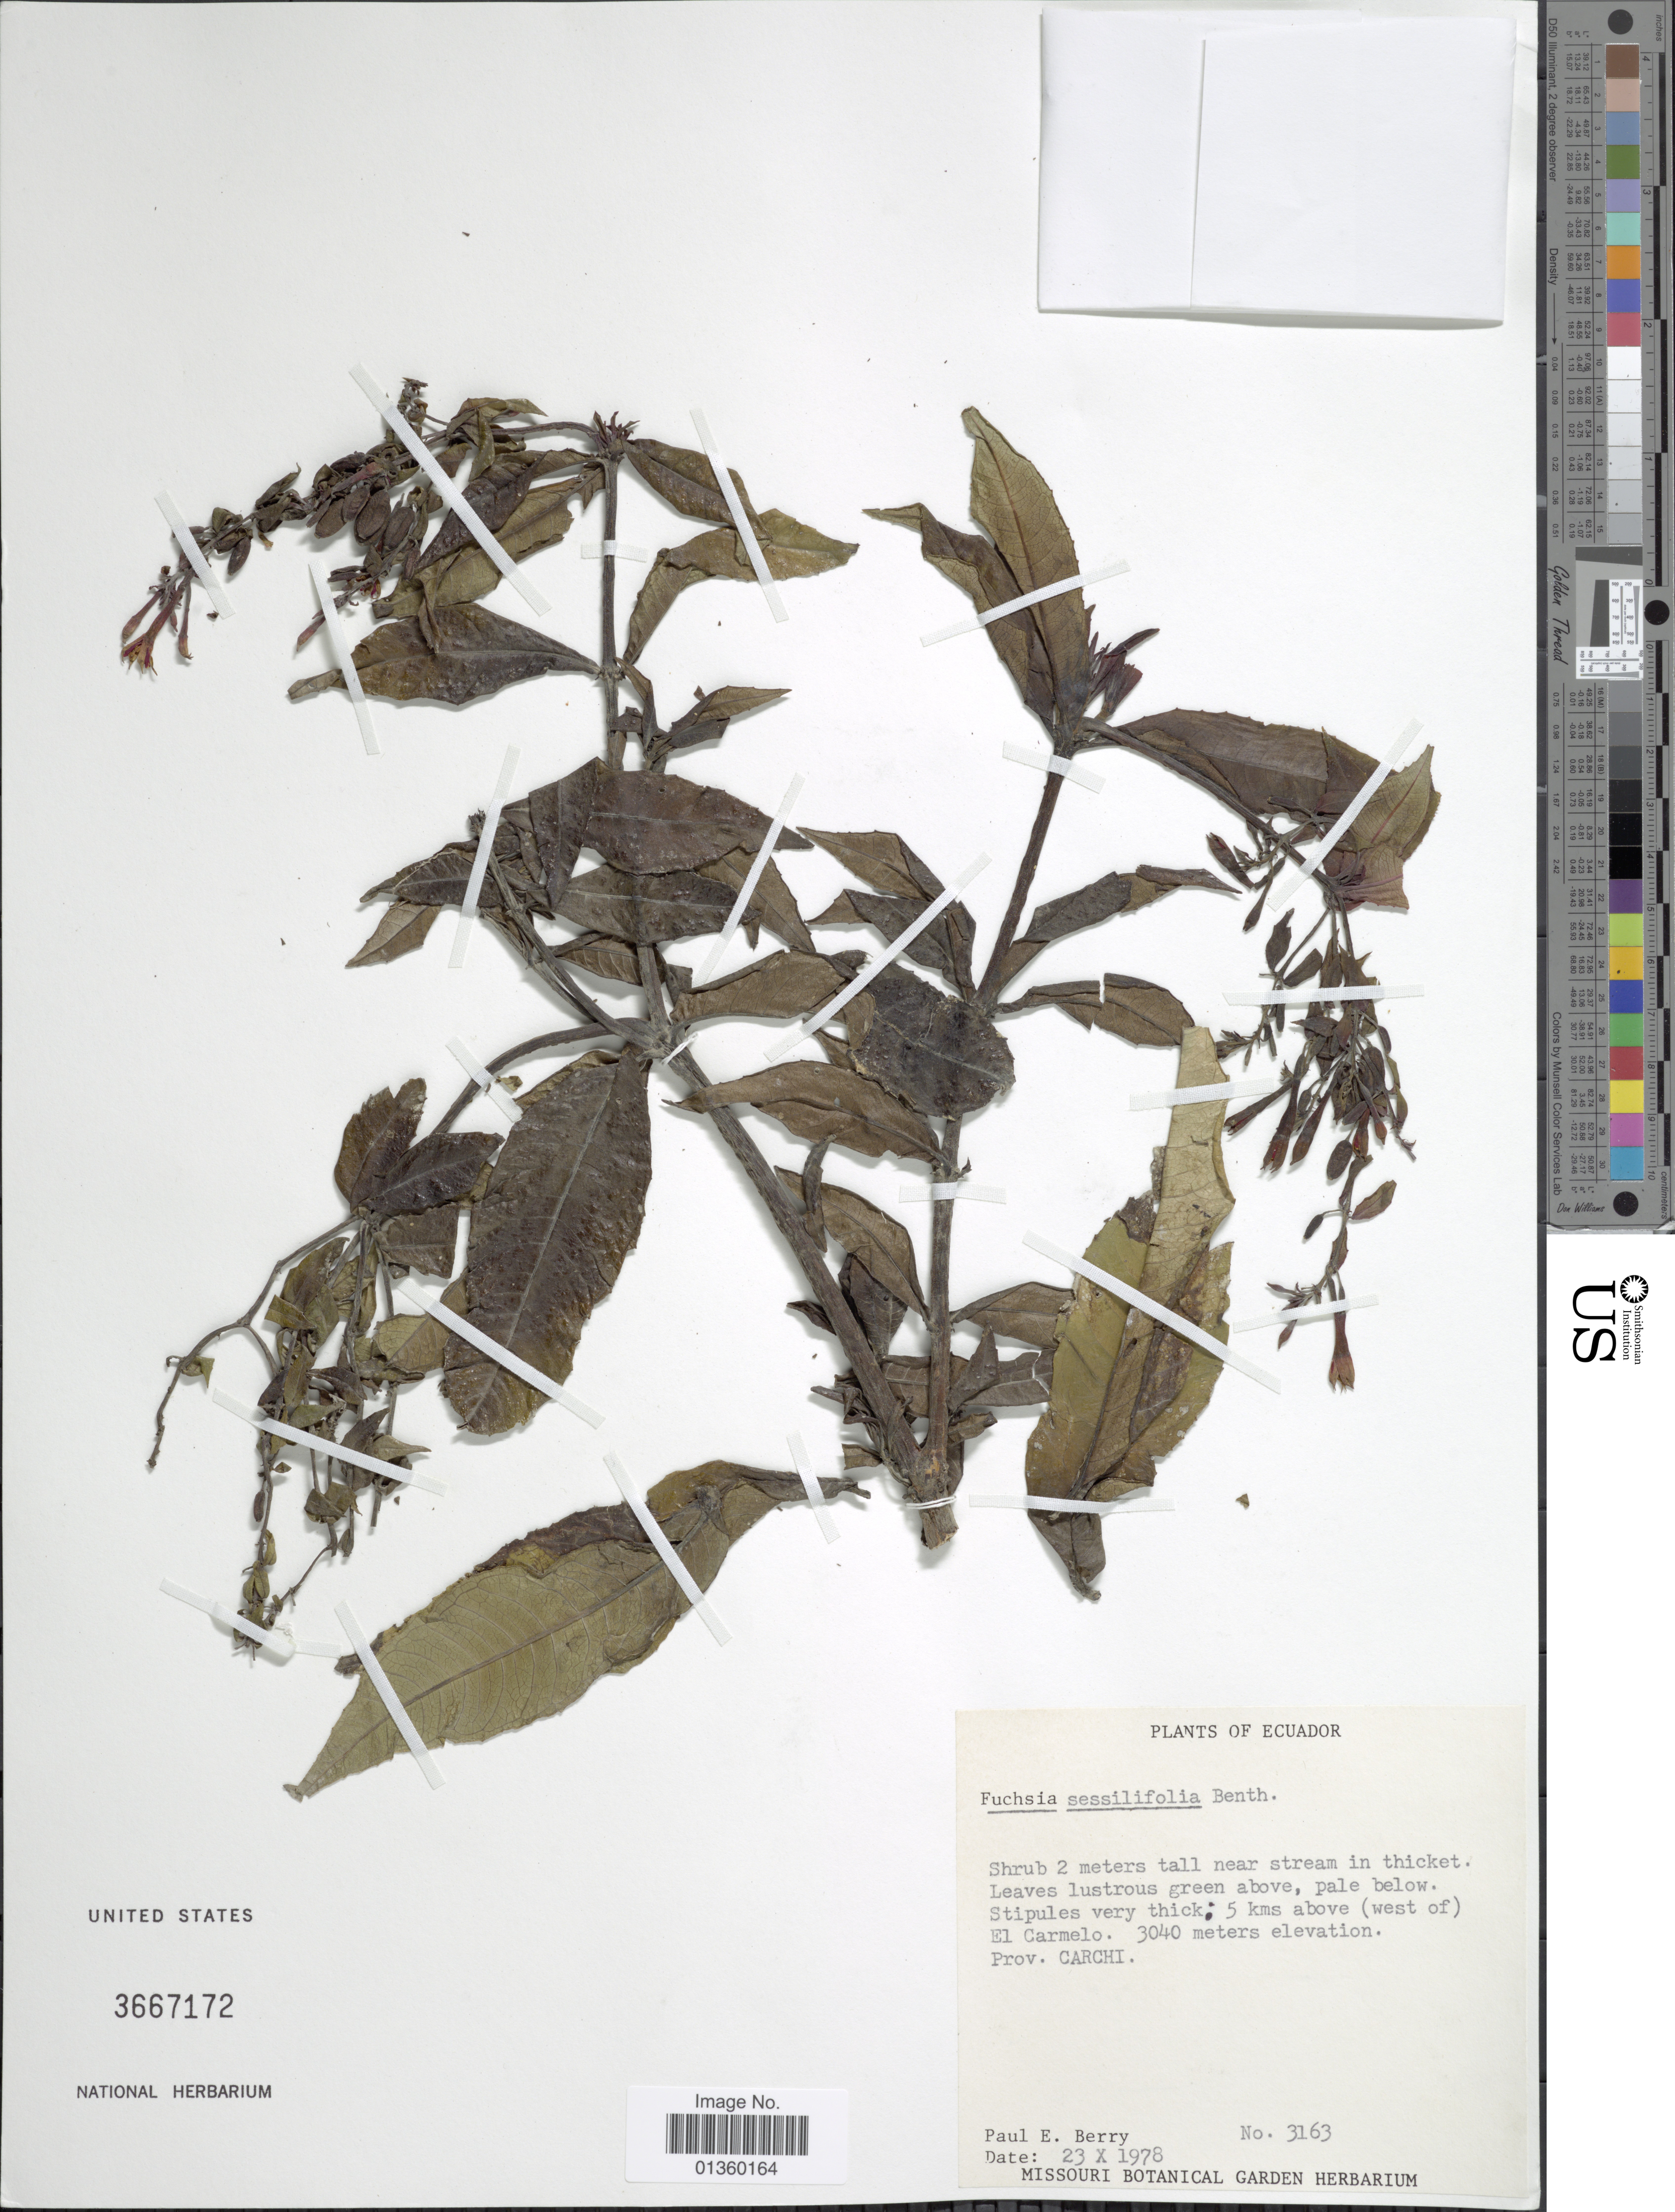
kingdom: Plantae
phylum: Tracheophyta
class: Magnoliopsida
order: Myrtales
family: Onagraceae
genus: Fuchsia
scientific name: Fuchsia sessilifolia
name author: Benth.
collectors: P. E. Berry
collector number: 3163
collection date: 1978-10-23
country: Ecuador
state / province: Carchi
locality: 5 kms above (west of) El Carmelo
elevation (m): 3040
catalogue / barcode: US 3667172